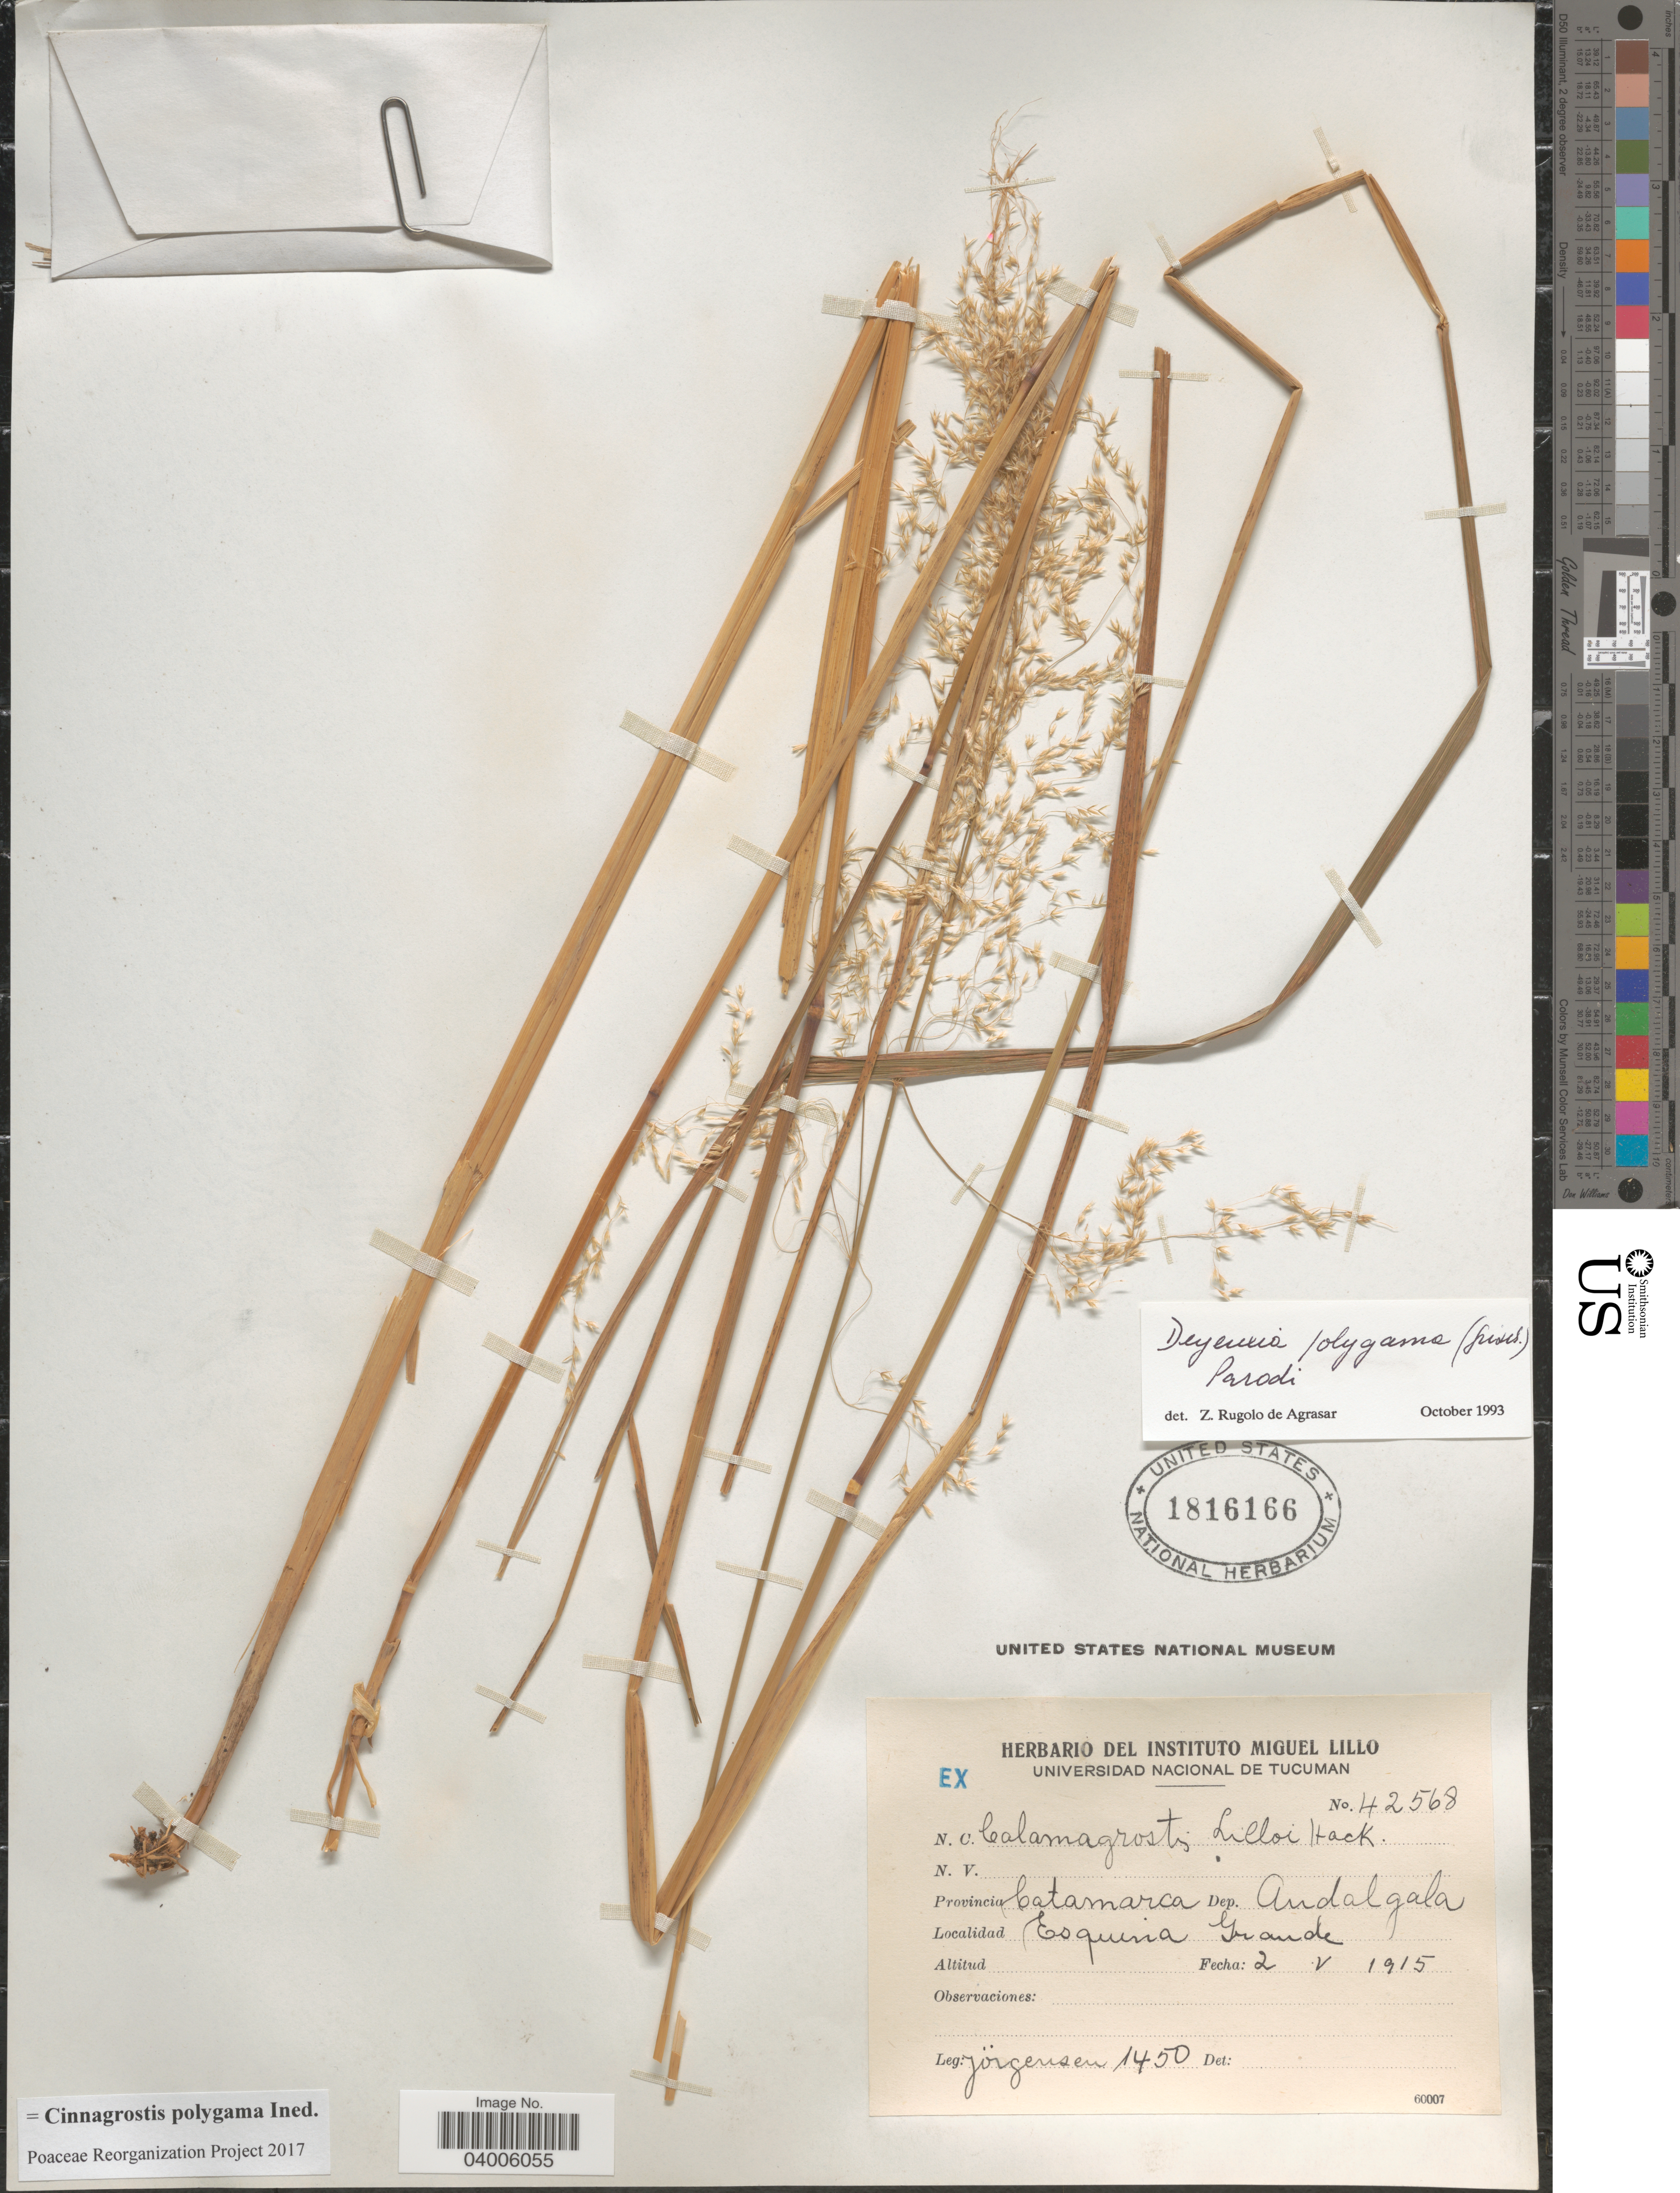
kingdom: Plantae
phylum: Tracheophyta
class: Liliopsida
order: Poales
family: Poaceae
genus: Cinnagrostis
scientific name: Cinnagrostis polygama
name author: Griseb.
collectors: Jorgensen, --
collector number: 1450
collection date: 1915-05-02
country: Argentina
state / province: Catamarca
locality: Dep. Andalgala. Esquina Grande.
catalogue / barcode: US 1816166